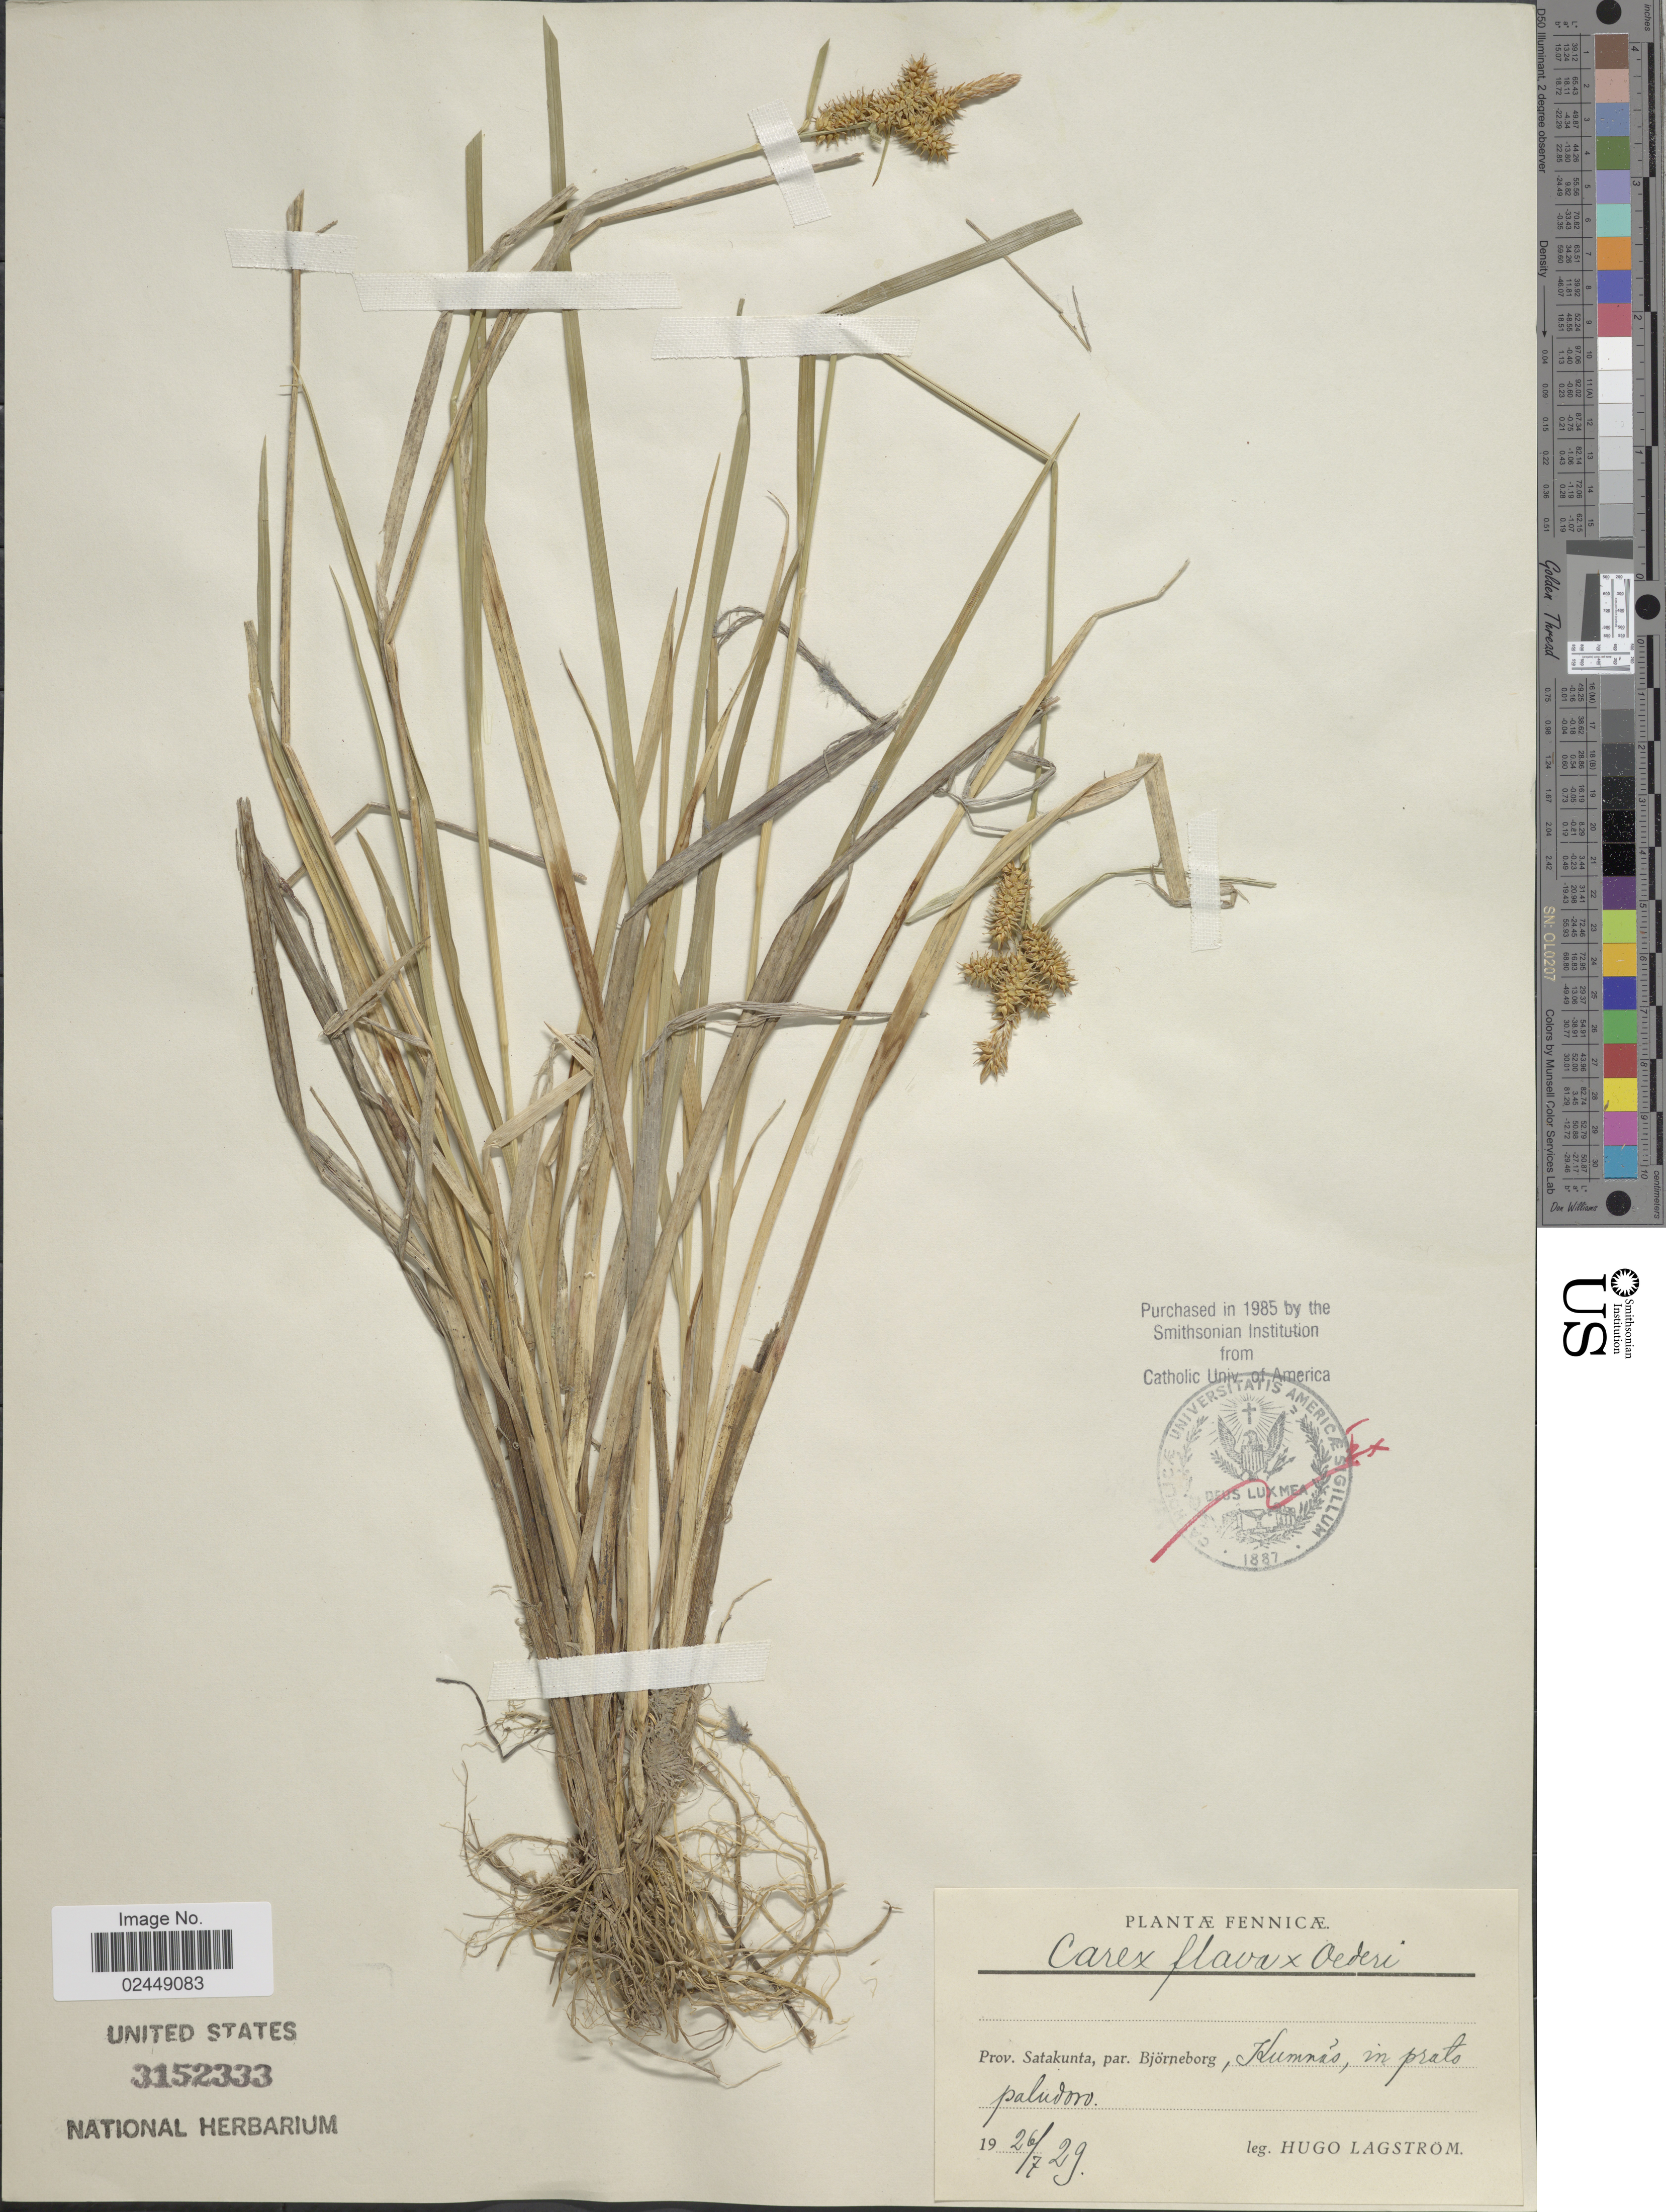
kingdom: Plantae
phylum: Tracheophyta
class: Liliopsida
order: Poales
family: Cyperaceae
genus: Carex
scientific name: Carex flava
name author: L.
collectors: H. Lagström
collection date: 1929-07-26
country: Finland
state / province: Satakunta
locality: Fennicæ, Par. Björneborg, Kumnás, in prato paludoro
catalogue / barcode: US 3152333